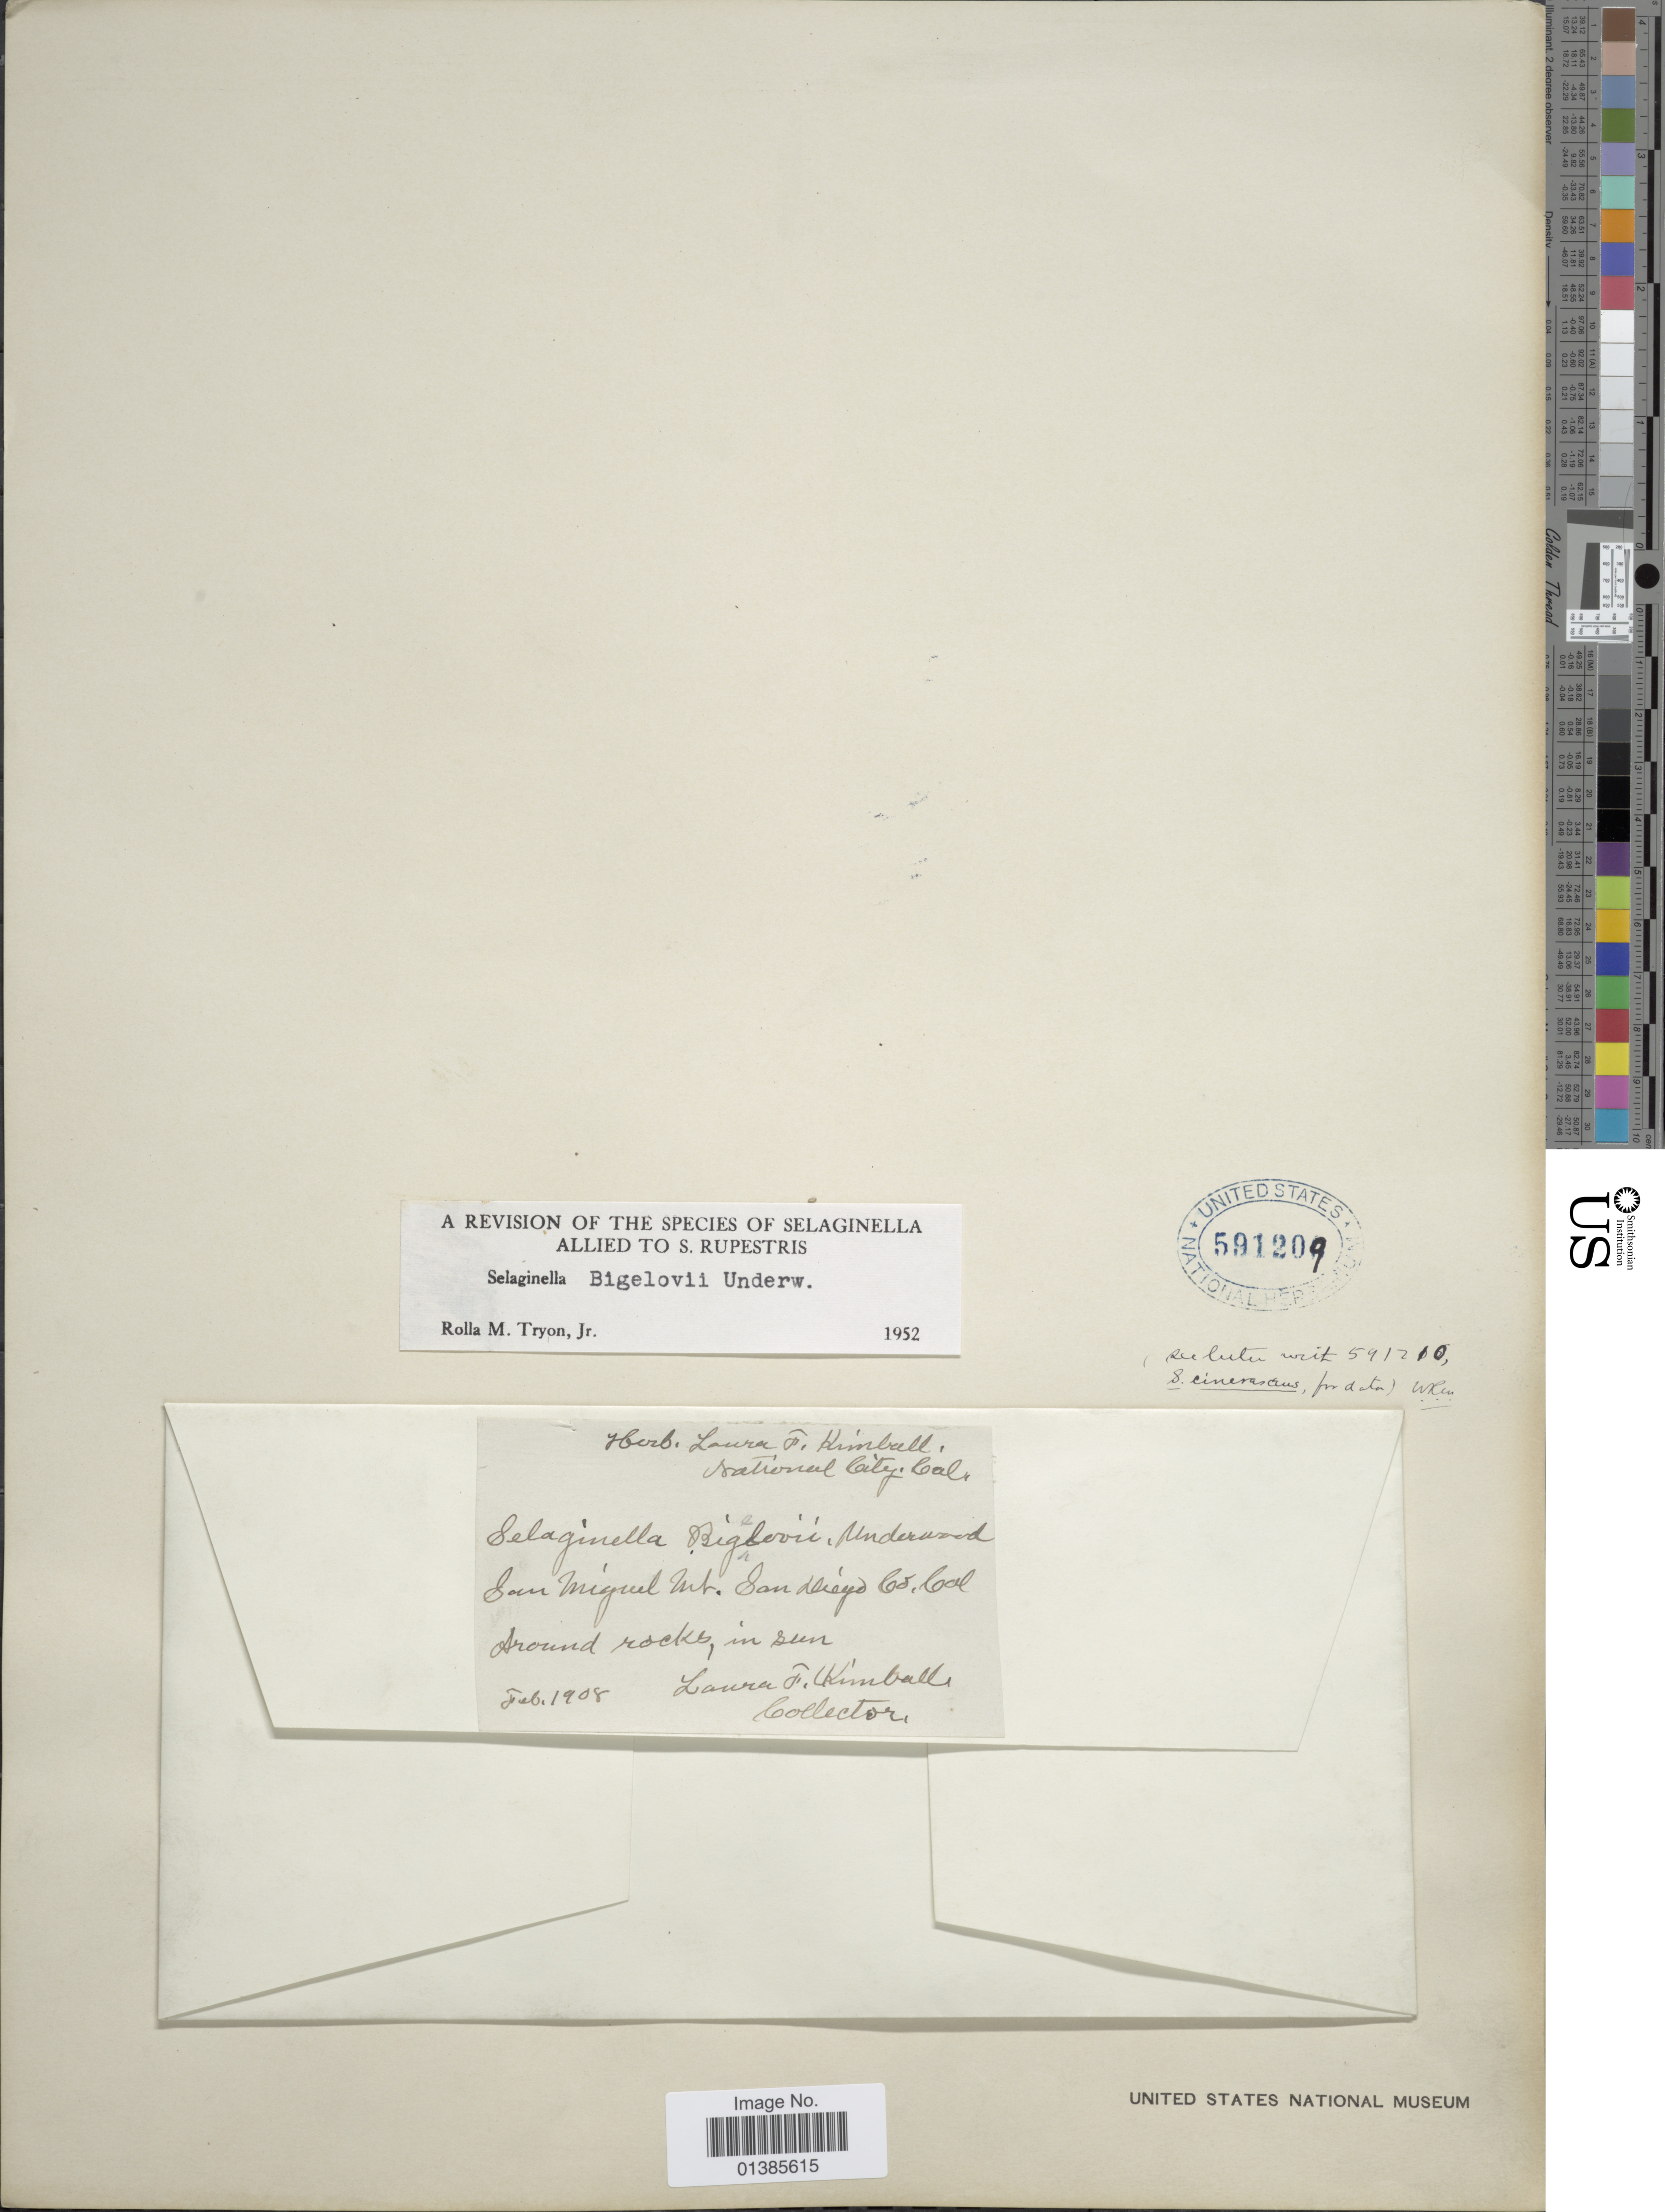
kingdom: Plantae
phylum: Tracheophyta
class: Lycopodiopsida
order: Selaginellales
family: Selaginellaceae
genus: Selaginella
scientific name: Selaginella bigelovii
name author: Underw.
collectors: L. Kimball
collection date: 1908-02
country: United States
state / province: California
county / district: San Diego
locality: San Miguel Mt. San Diego Co.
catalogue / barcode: US 591209